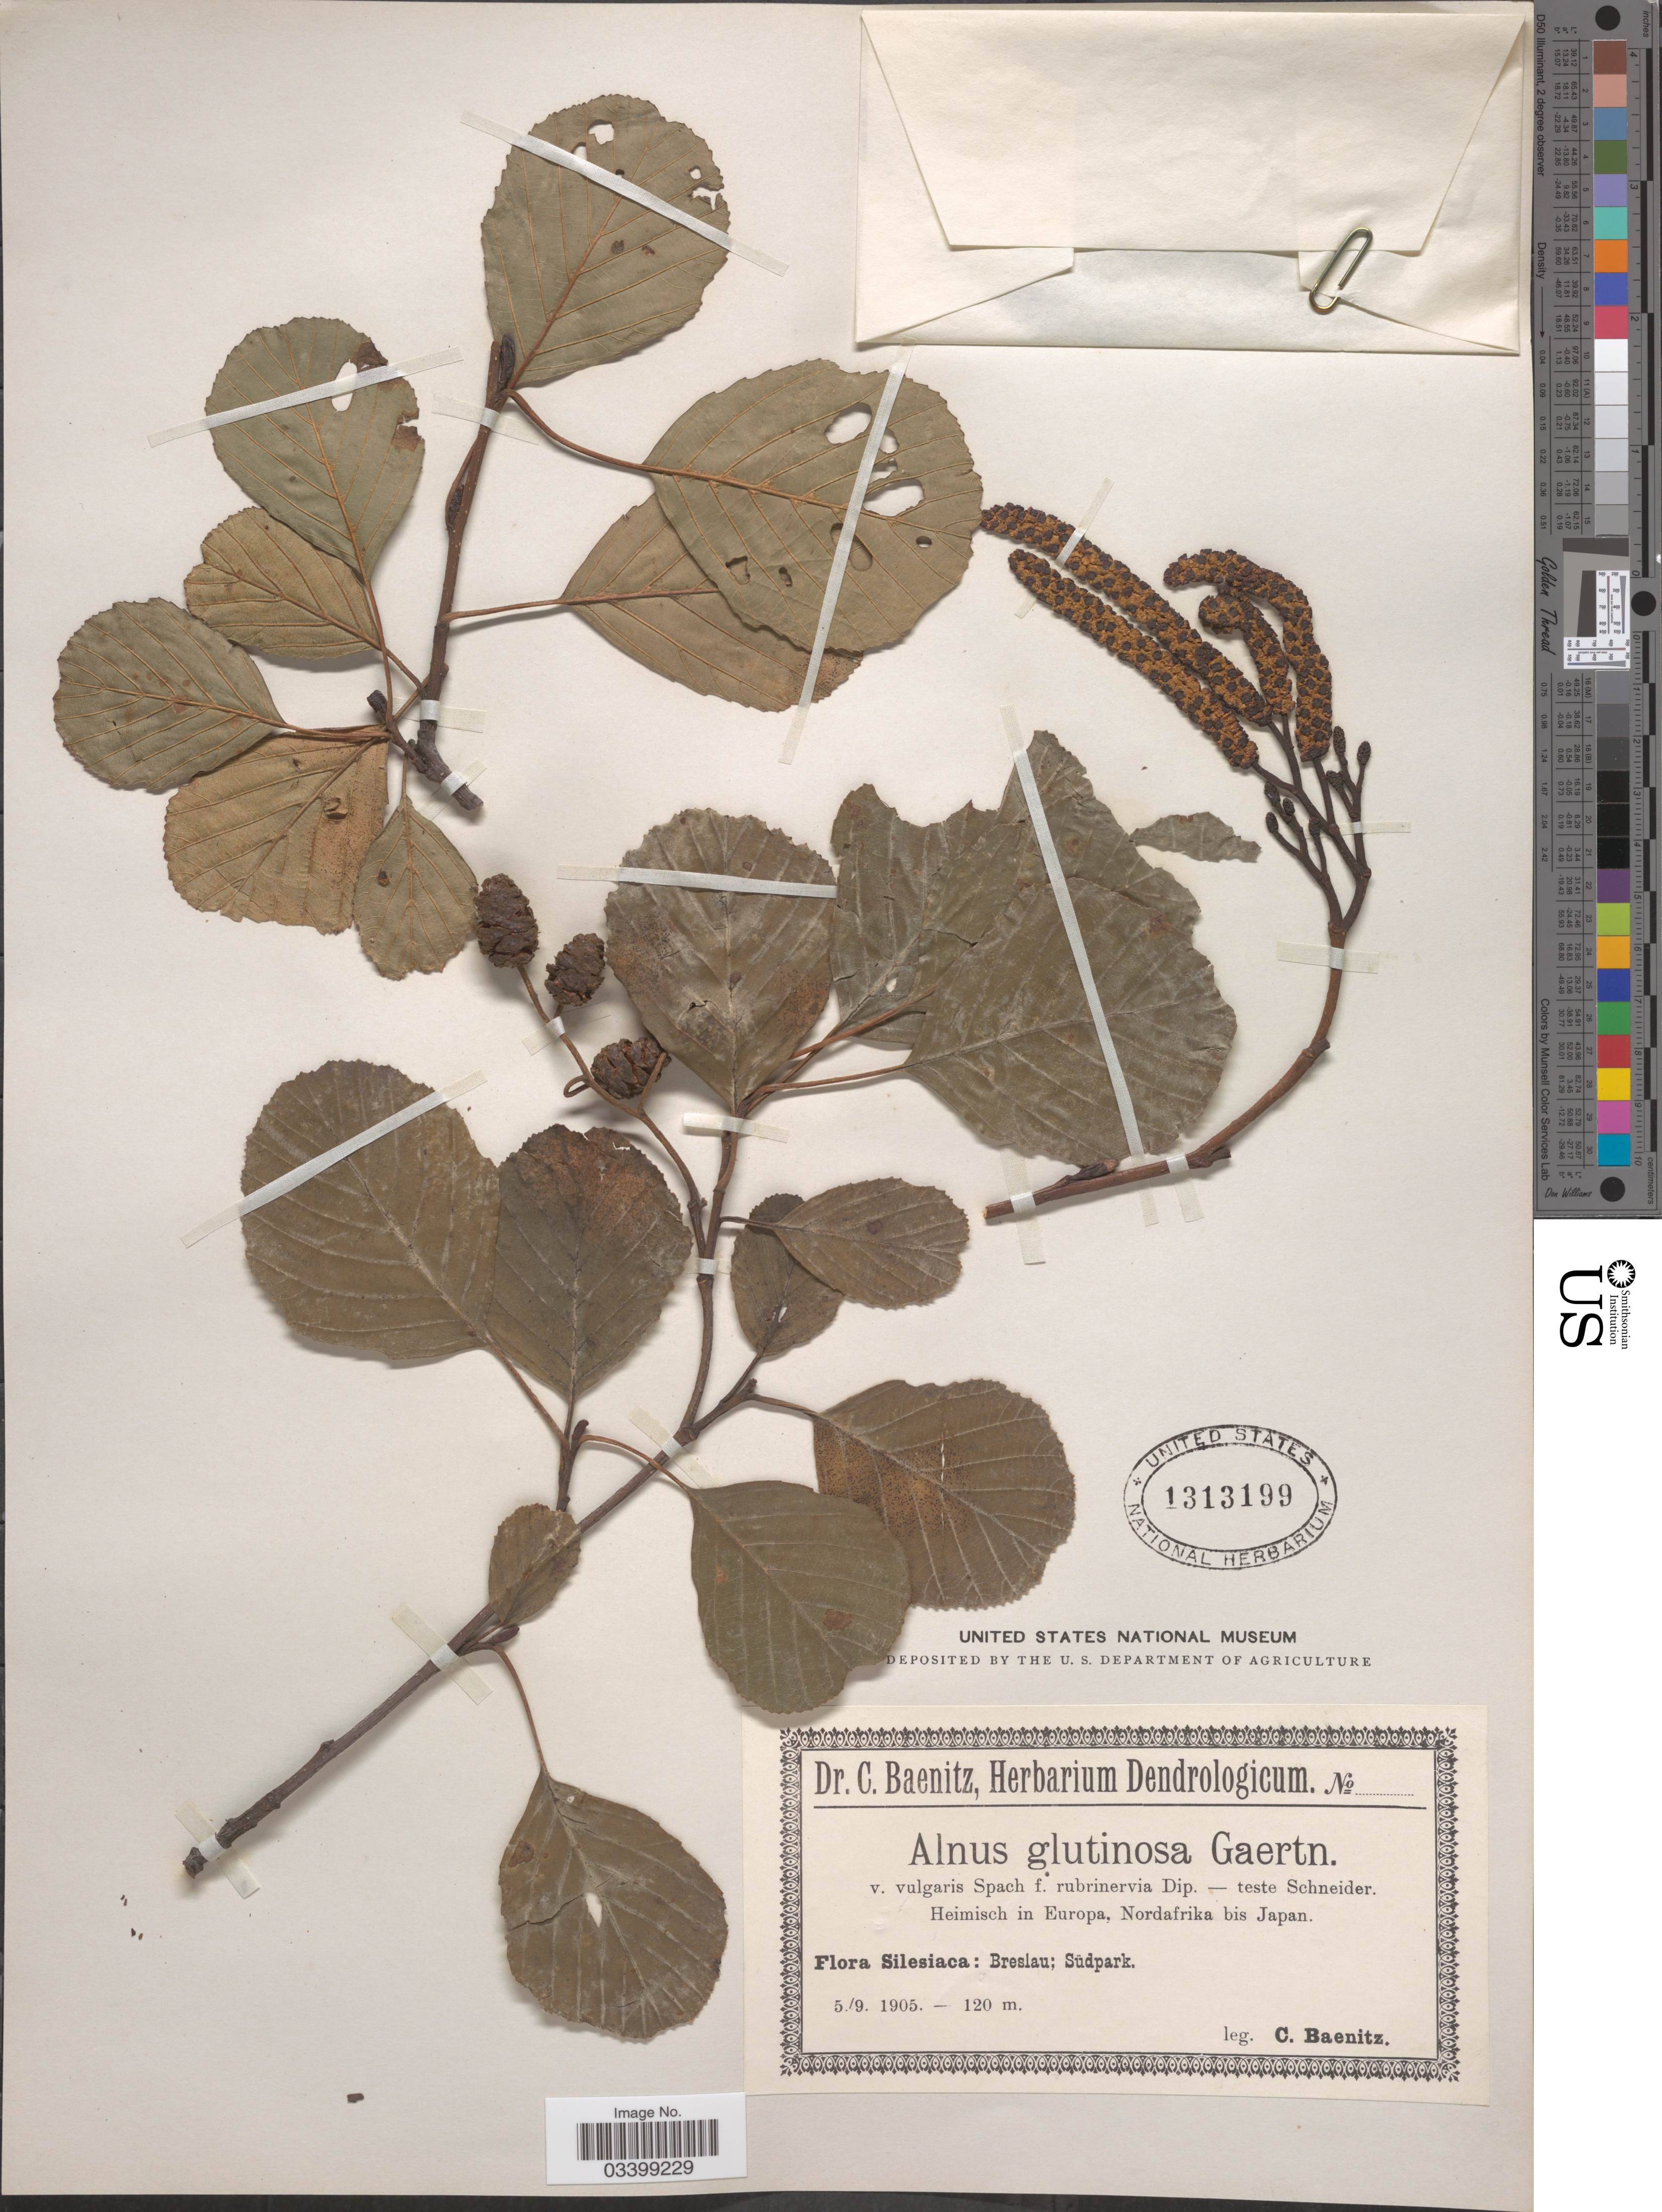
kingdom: Plantae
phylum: Tracheophyta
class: Magnoliopsida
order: Fagales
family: Betulaceae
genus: Alnus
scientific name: Alnus glutinosa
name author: (L.) Gaertn.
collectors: C. G. Baenitz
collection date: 1905-09-05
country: Poland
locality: Silesiaca: Breslau; Südpark.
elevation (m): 120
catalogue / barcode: US 1313199